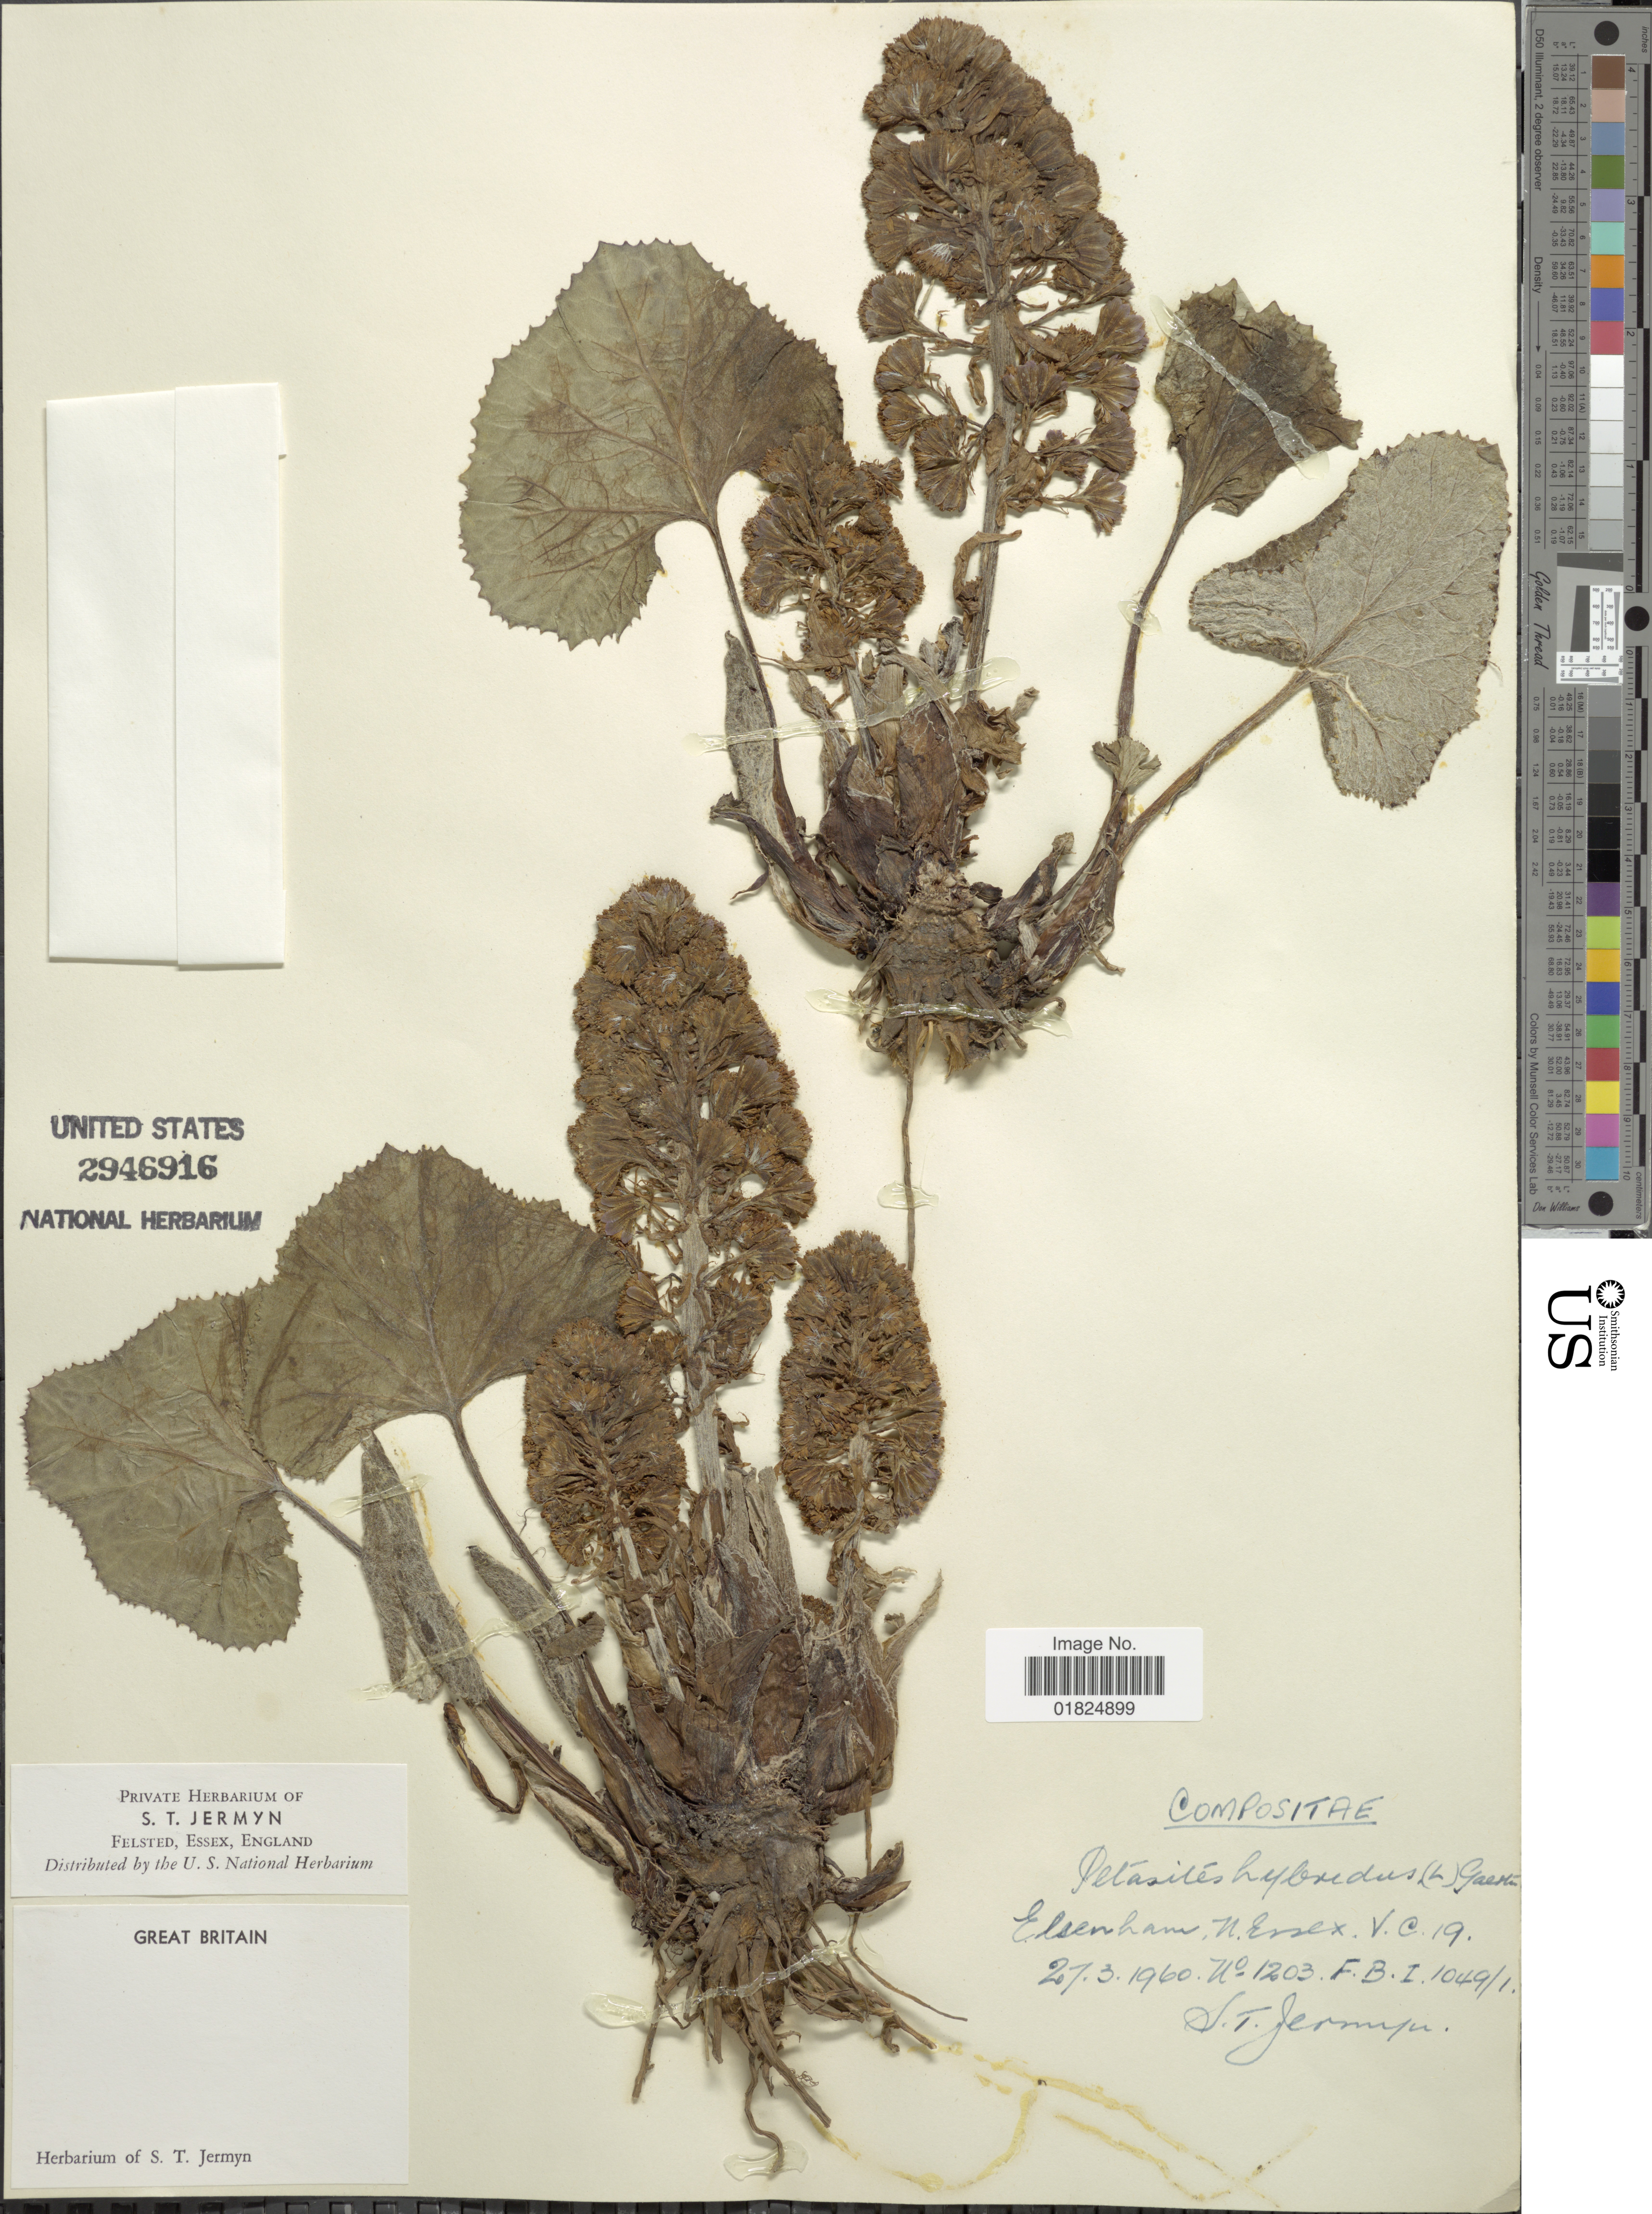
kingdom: Plantae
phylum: Tracheophyta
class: Magnoliopsida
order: Asterales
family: Asteraceae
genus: Petasites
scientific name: Petasites hybridus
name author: (L.) G. Gaertn. et al.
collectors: S. Jermyn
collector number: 1203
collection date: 1960-03-27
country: United Kingdom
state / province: England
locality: Great Britain. Elsenham, N. Essex. V. C. 19. F. B. I. 1049/1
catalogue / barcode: US 2946916